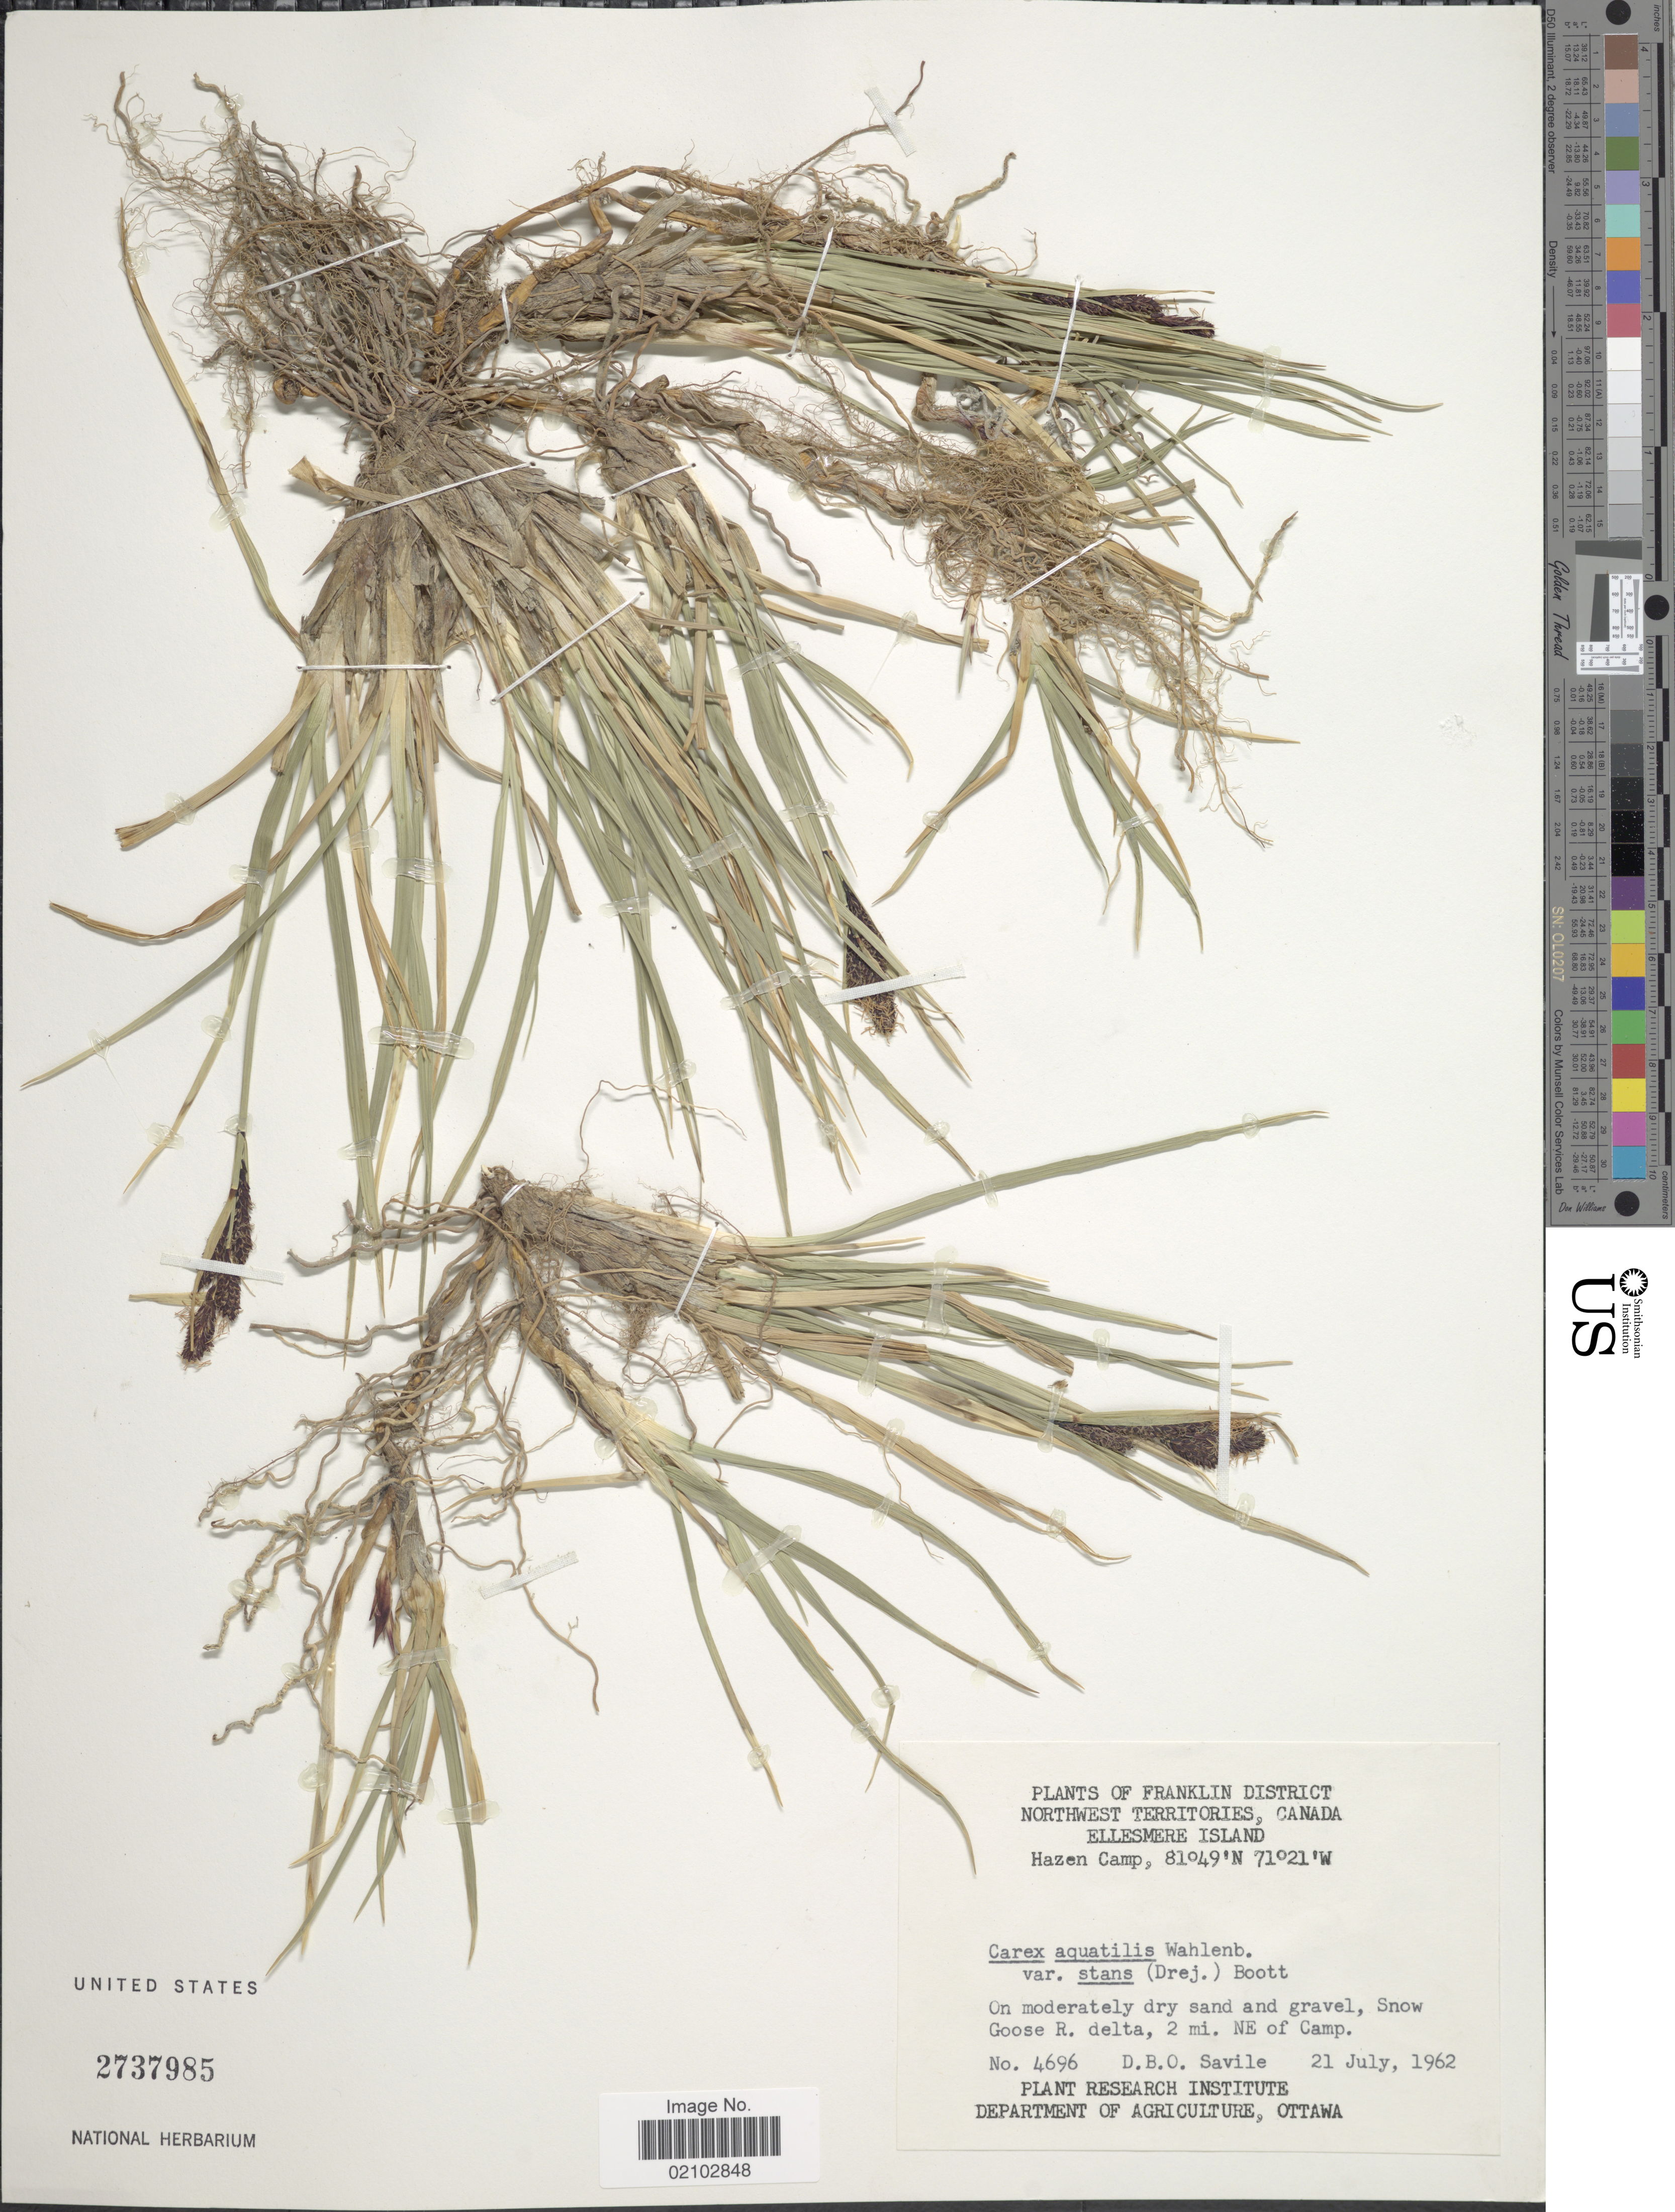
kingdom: Plantae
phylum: Tracheophyta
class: Liliopsida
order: Poales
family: Cyperaceae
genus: Carex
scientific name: Carex aquatilis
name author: Wahlenb.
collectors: D. Savile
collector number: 4696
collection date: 1962-07-21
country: Canada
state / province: Northwest Territories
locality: Franklin District, Ellesmere Island, Hazen Camp, on moderatly dry sand and gravel, Snow Goose R. delta, 2 mi. NE of Camp.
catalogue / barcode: US 2737985